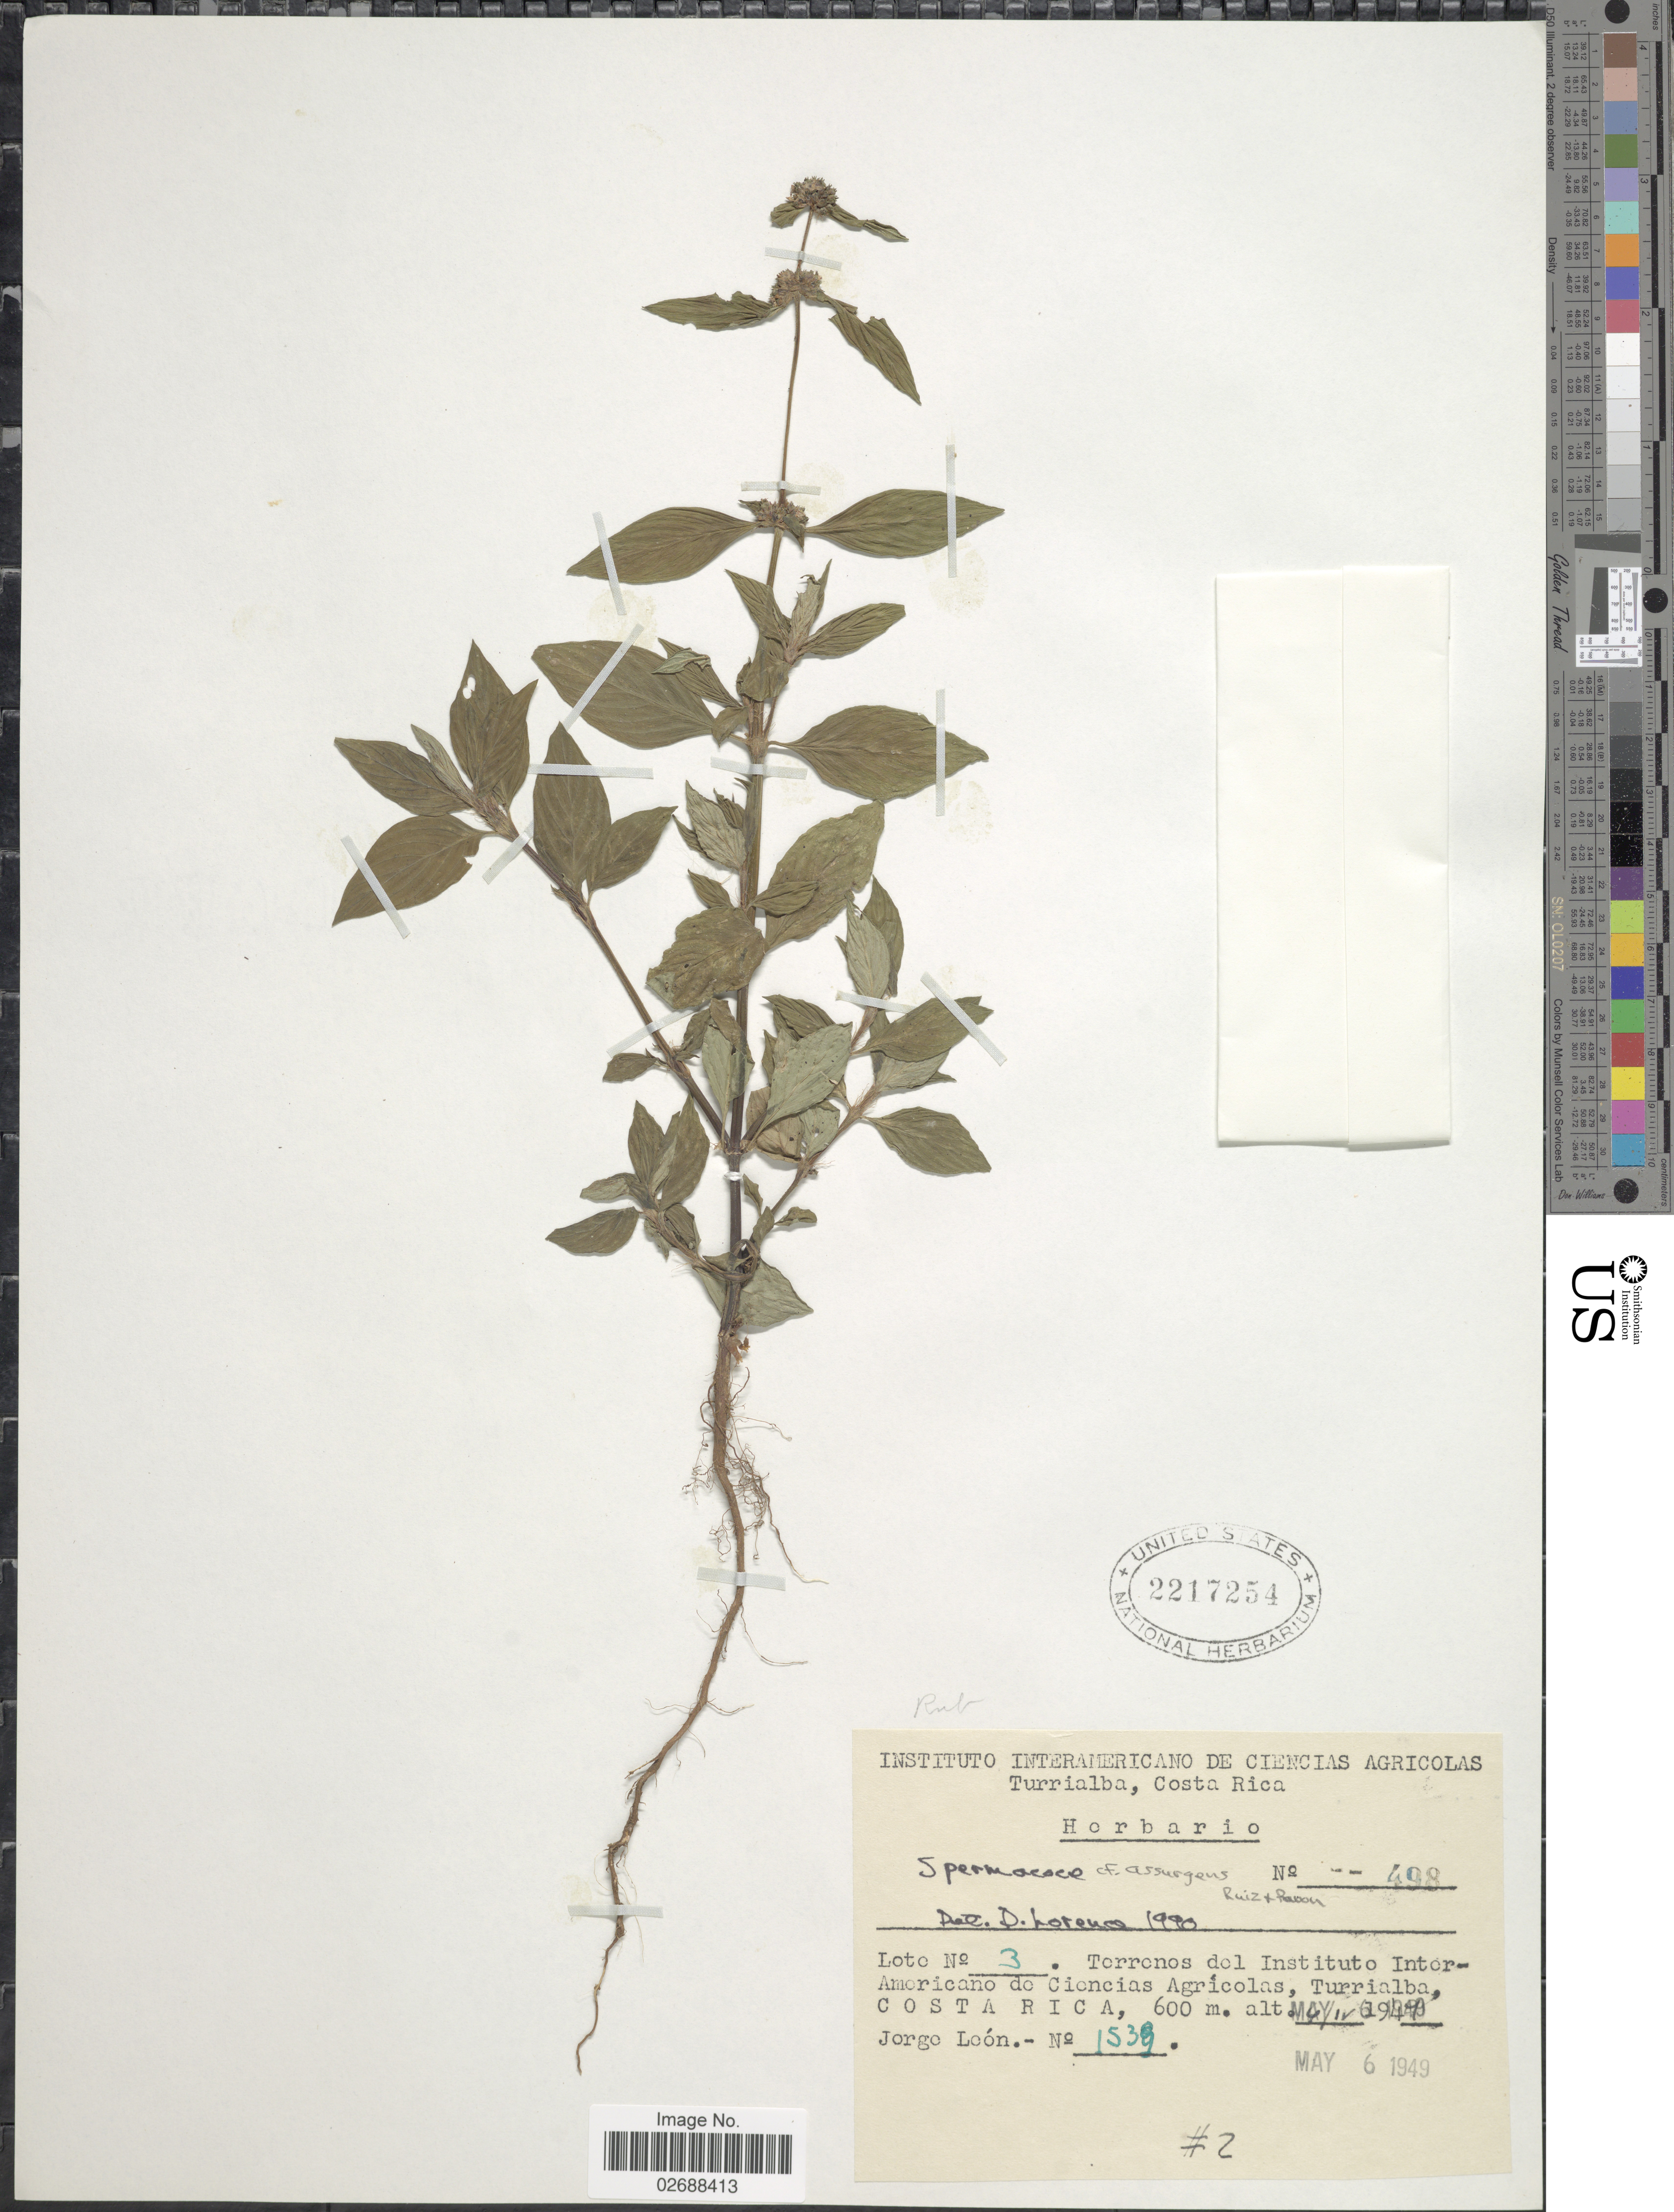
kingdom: Plantae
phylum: Tracheophyta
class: Magnoliopsida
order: Gentianales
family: Rubiaceae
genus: Borreria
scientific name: Borreria assurgens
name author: (Ruiz & Pav.) Griseb.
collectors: J. León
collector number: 1539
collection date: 1949-05-06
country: Costa Rica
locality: Terrenos del Instituto Inter-Americano de Ciencias Agrícolas, Turrialba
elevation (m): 600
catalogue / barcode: US 2217254